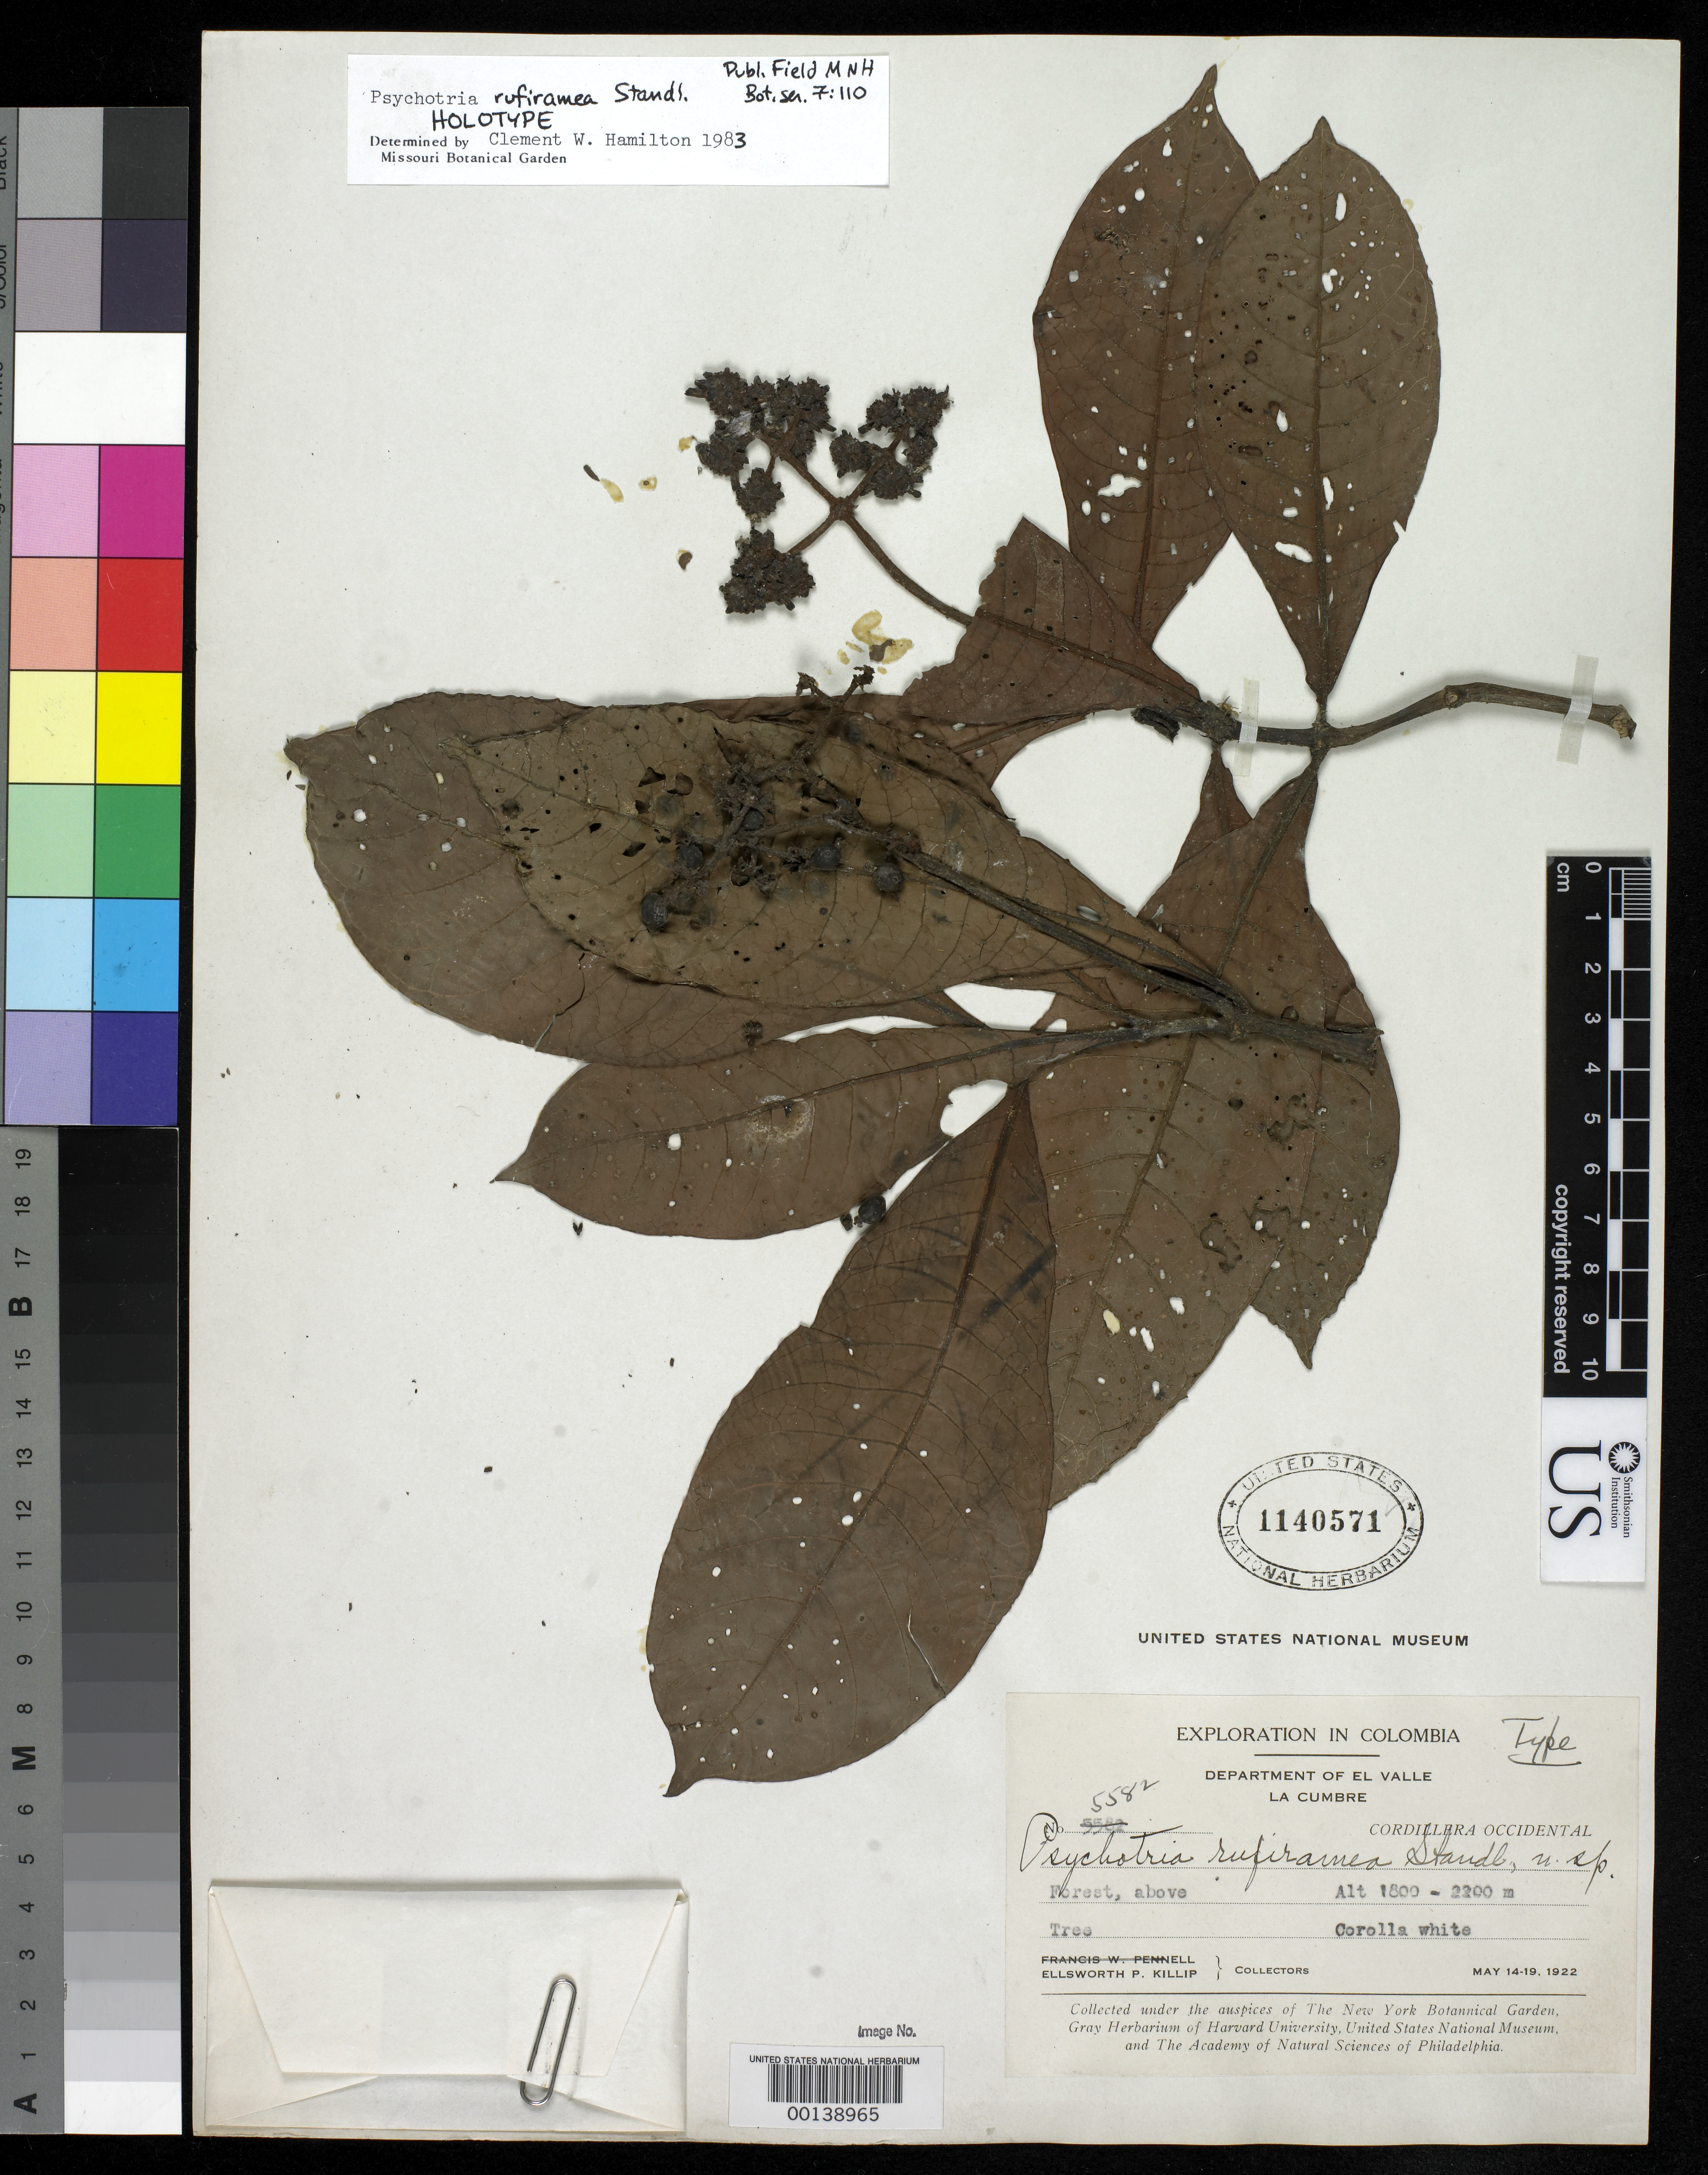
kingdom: Plantae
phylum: Tracheophyta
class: Magnoliopsida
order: Gentianales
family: Rubiaceae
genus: Psychotria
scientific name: Psychotria rufiramea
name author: Standl.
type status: Holotype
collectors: E. P. Killip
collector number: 5582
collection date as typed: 14 May 1922 to 19 May 1922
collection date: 1922-05-14/1922-05-19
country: Colombia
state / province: Valle del Cauca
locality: La Cumbe, Cordillera Occidental.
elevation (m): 1600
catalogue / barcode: US 1140571